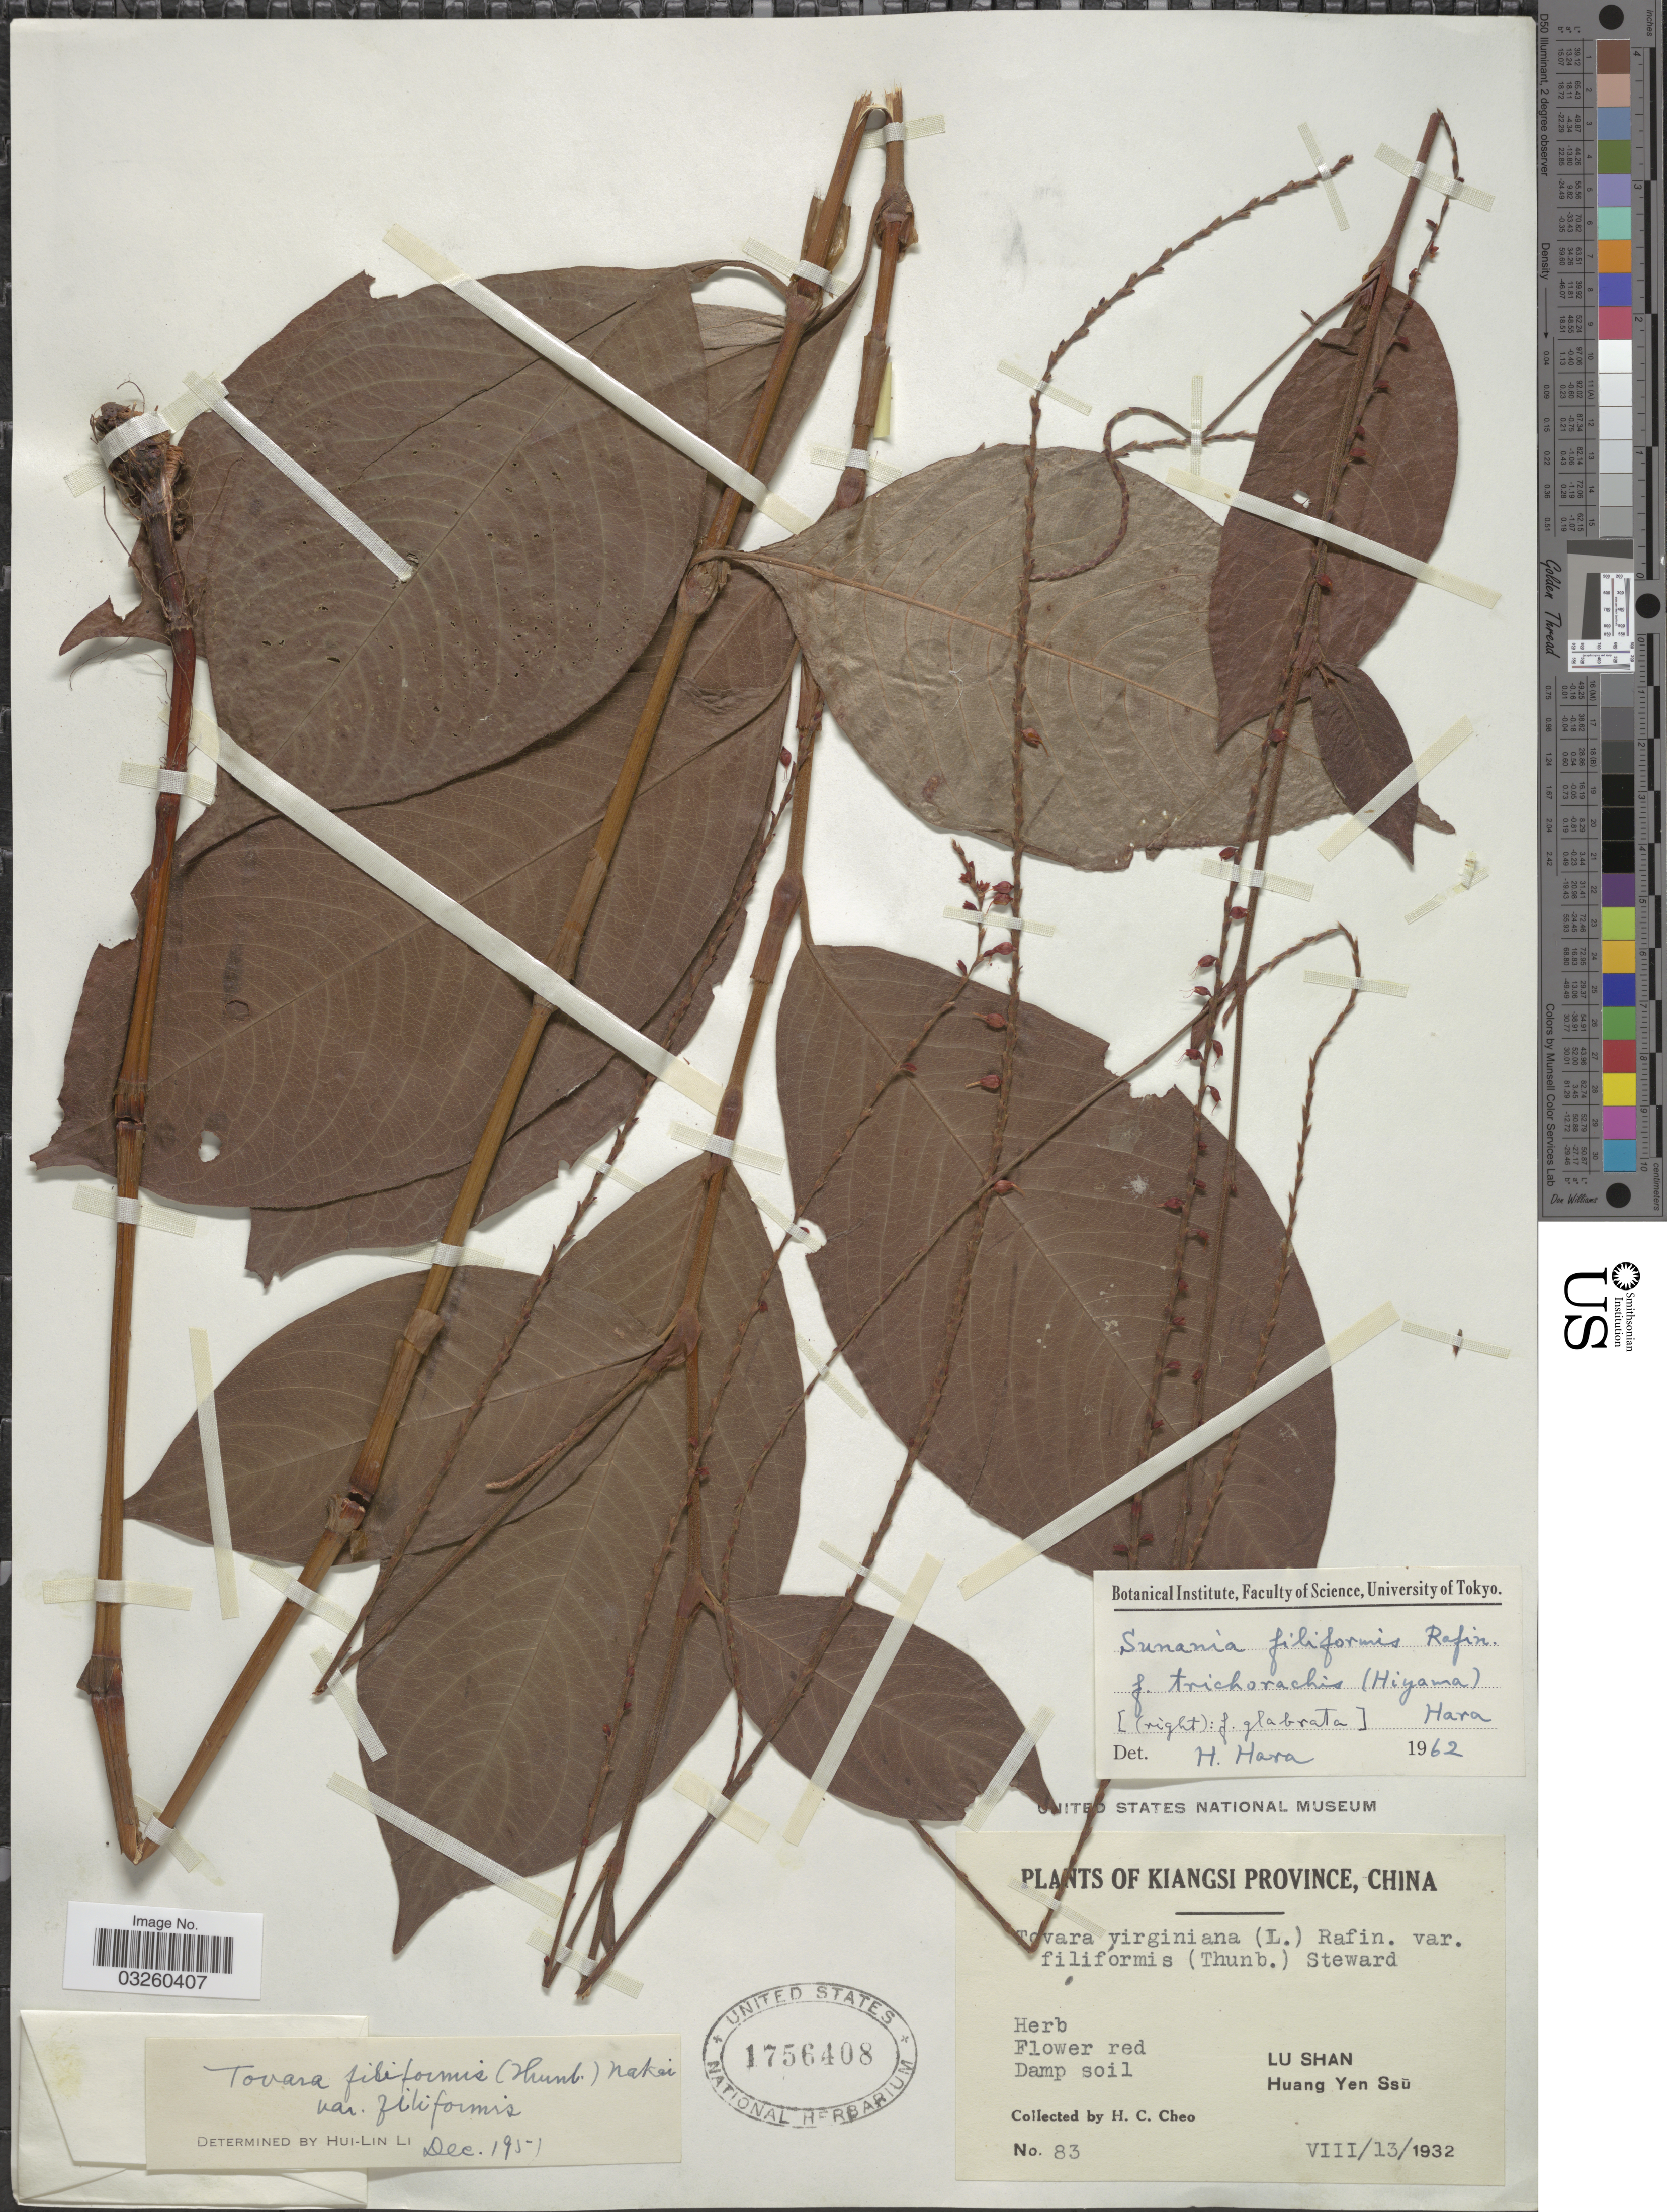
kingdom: Plantae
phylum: Tracheophyta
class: Magnoliopsida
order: Caryophyllales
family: Polygonaceae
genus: Persicaria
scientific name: Persicaria filiformis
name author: (Thunb.) Nakai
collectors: H. Cheo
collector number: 83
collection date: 1932-08-13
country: China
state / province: Jiangxi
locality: Kiangsi Province. Lu Shan. Huang Yen Ssu.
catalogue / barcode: US 1756408